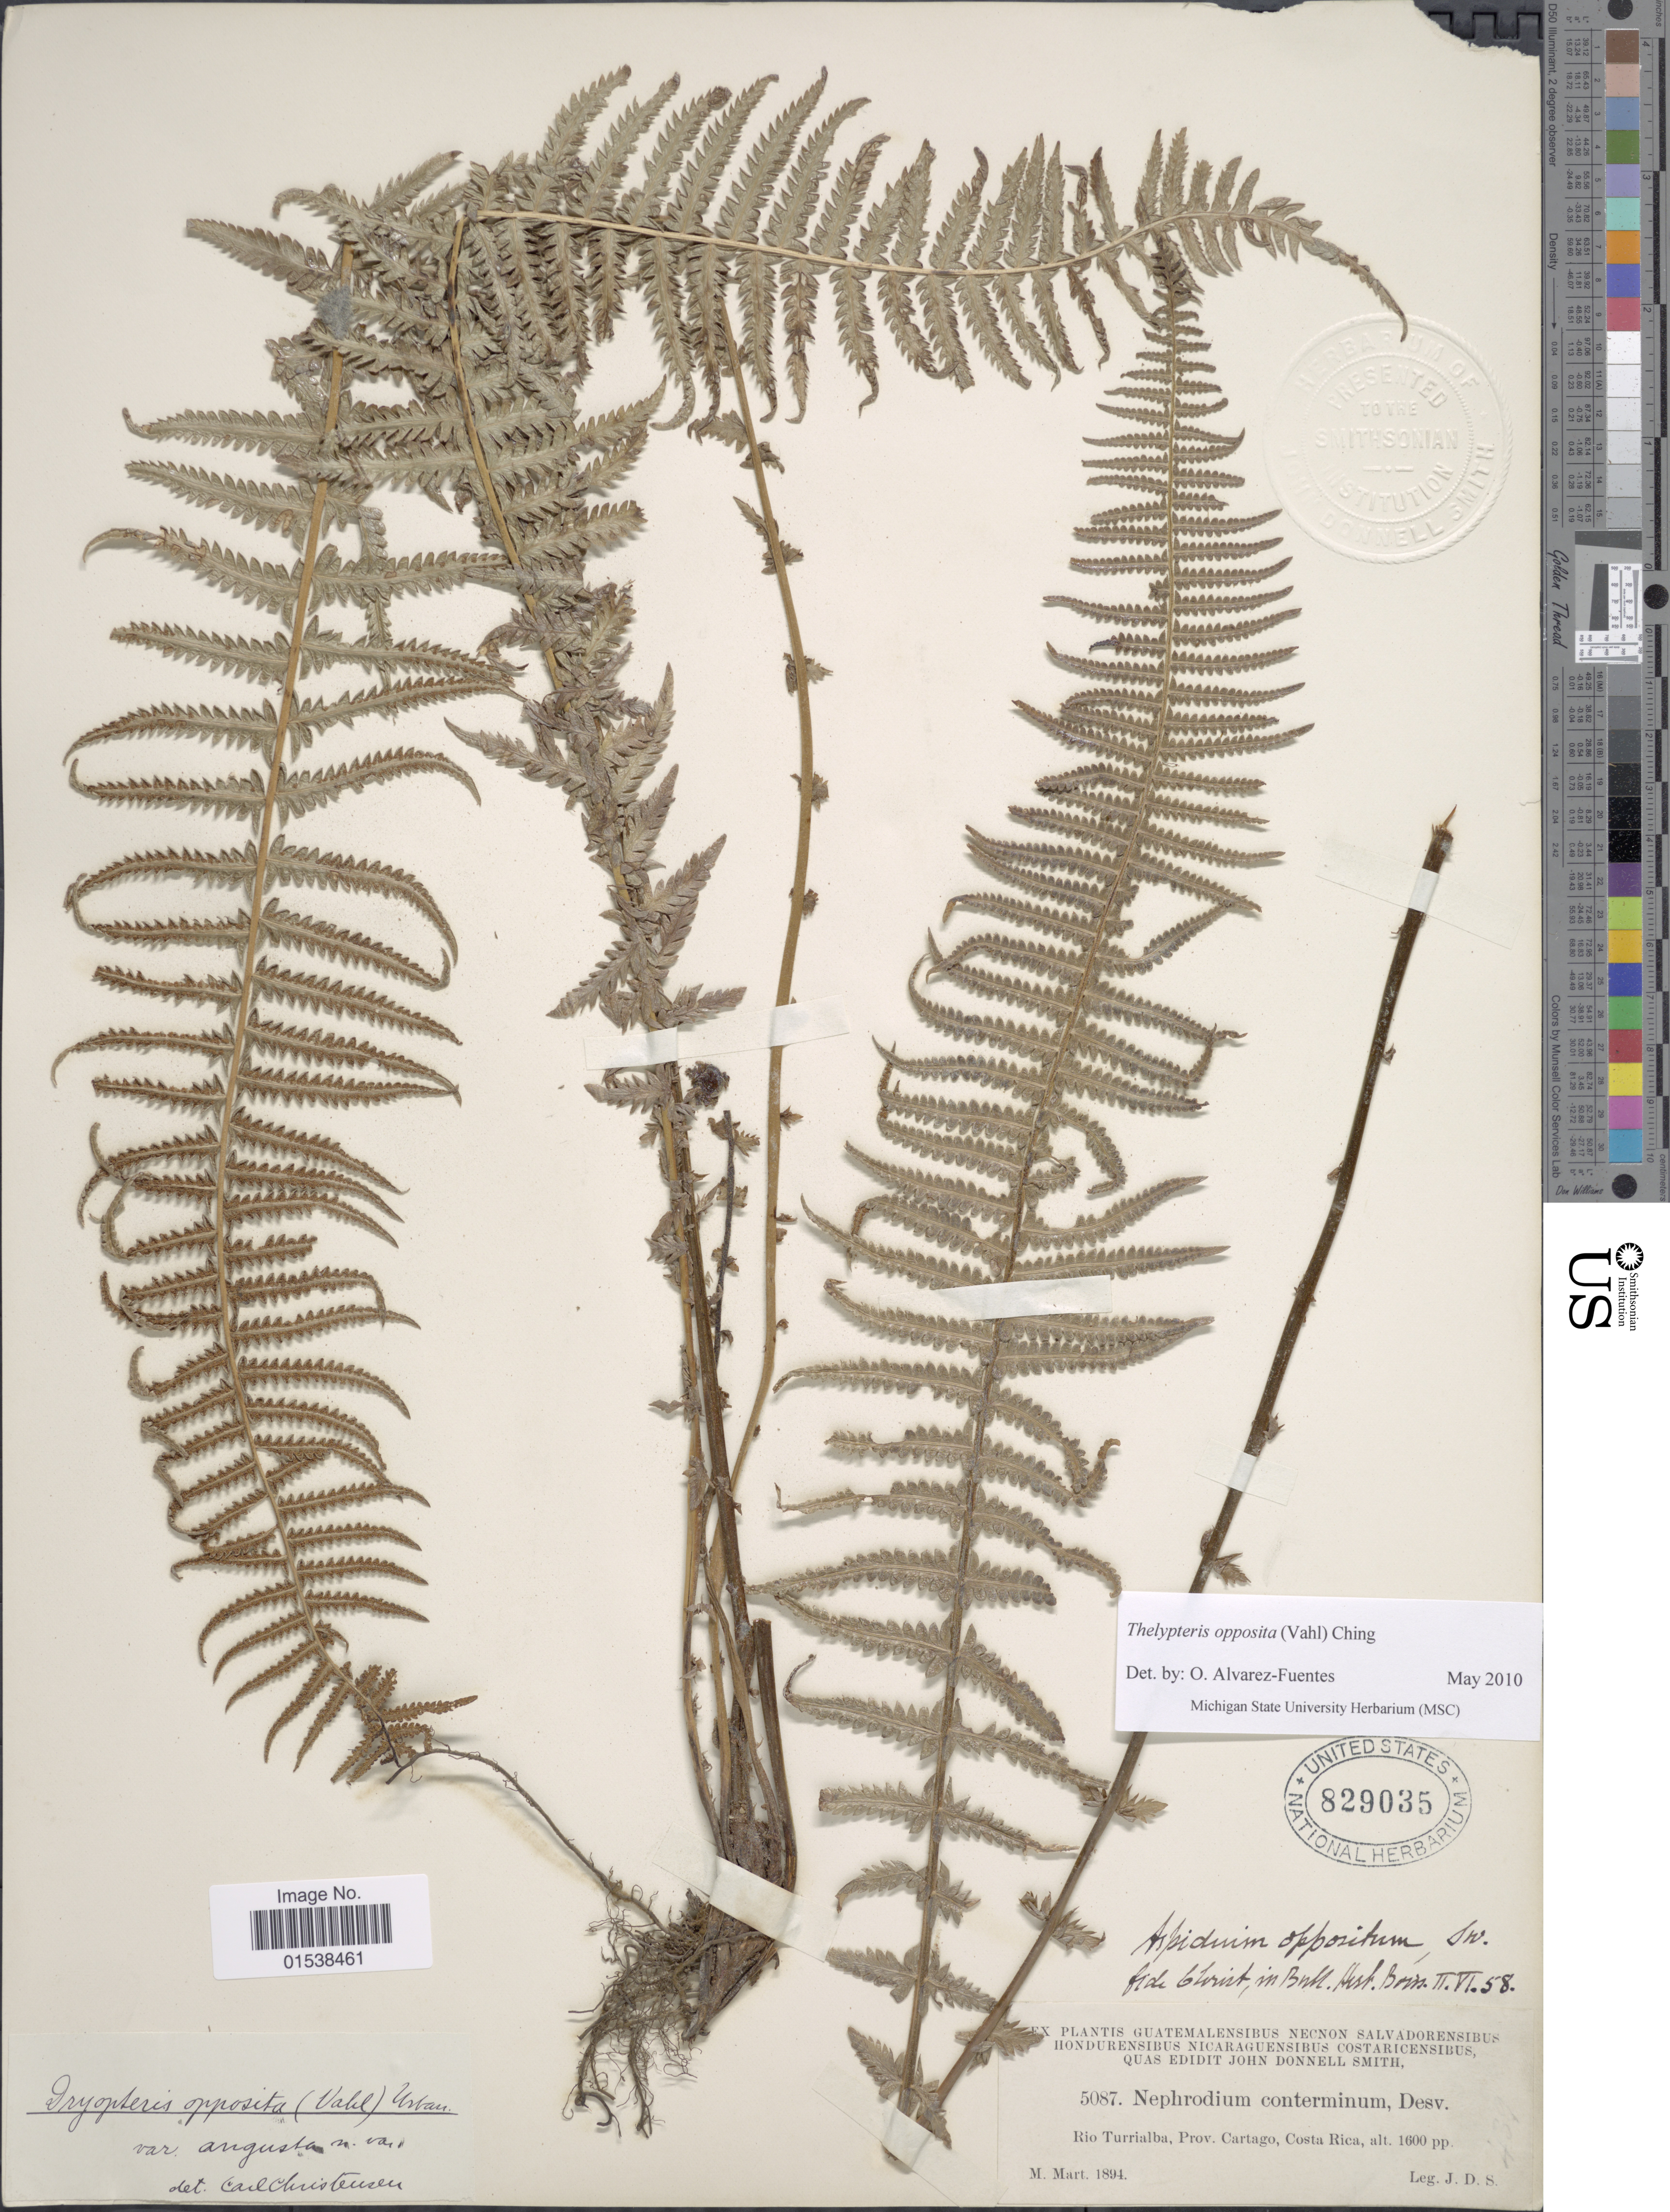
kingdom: Plantae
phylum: Tracheophyta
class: Polypodiopsida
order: Polypodiales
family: Thelypteridaceae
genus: Amauropelta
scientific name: Amauropelta opposita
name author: (Vahl) Pic. Serm.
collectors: J. Donnell Smith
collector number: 5087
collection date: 1894-03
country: Costa Rica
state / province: Cartago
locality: Rio Turrialba, Prov. Cartago, Costa Rica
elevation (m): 488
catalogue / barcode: US 829035